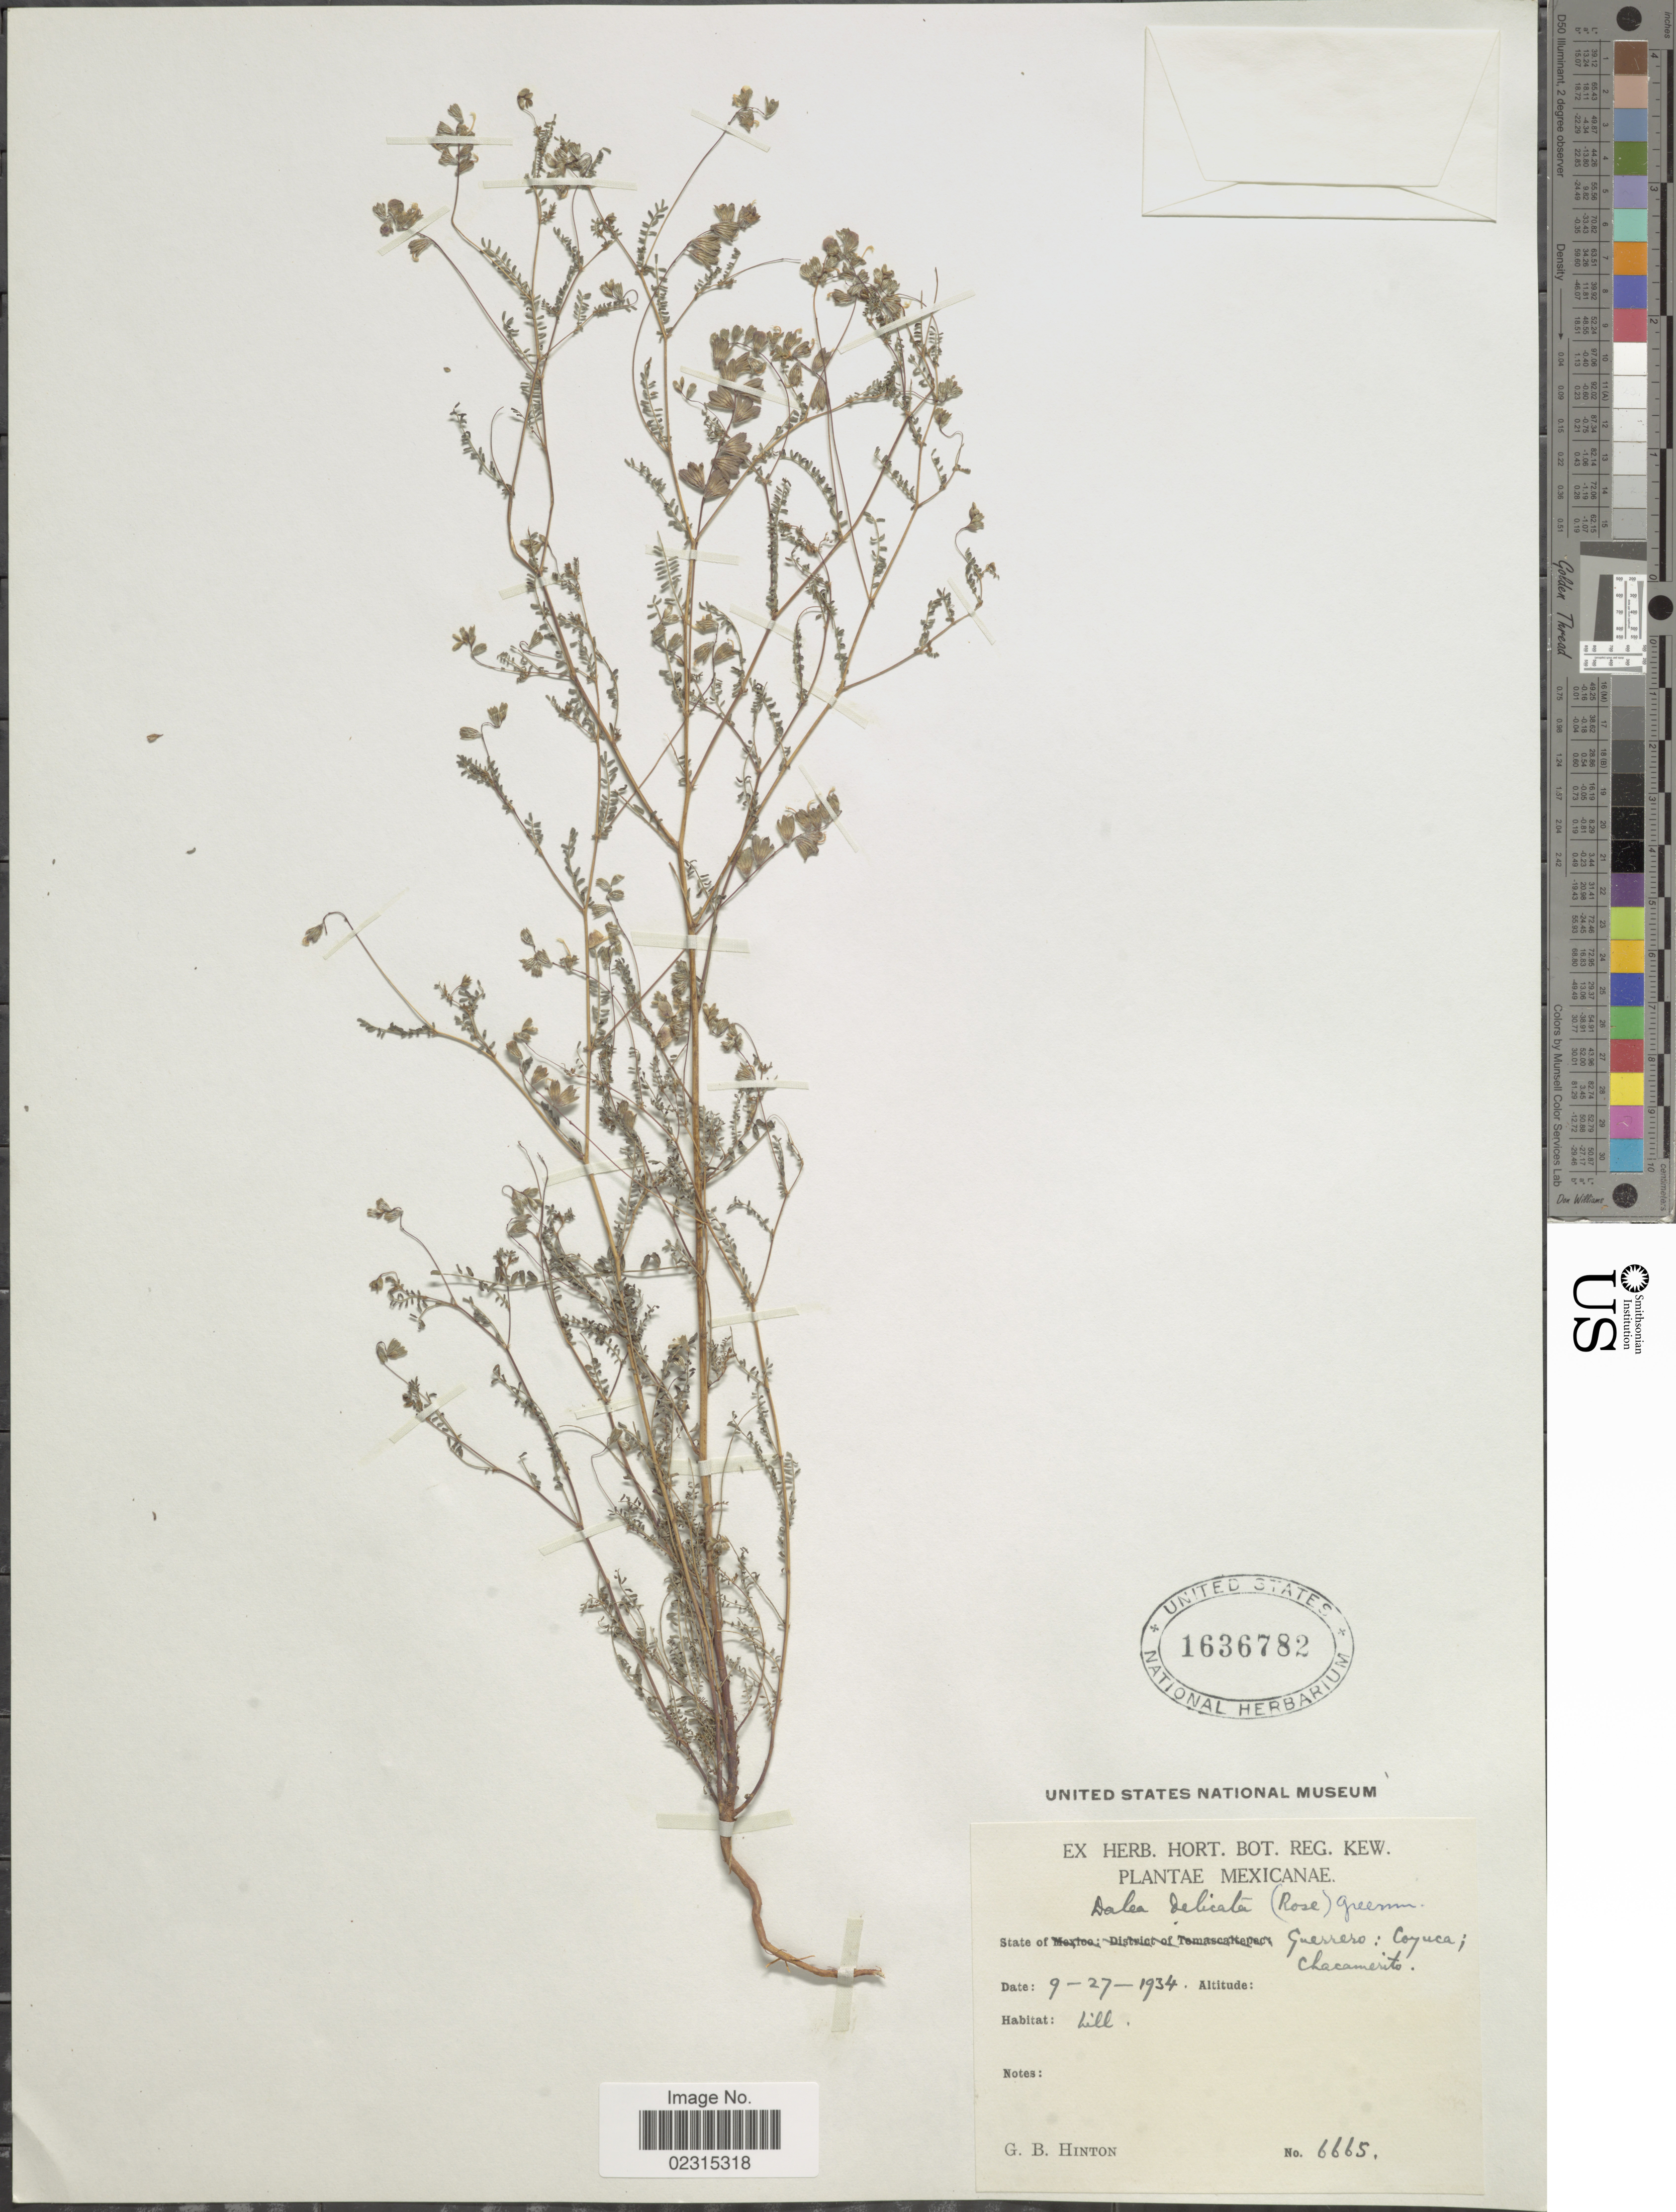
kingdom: Plantae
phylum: Tracheophyta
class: Magnoliopsida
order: Fabales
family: Fabaceae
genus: Marina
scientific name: Marina gracilis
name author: Liebm.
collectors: G. B. Hinton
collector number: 6665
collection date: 1934-09-27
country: Mexico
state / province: Guerrero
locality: Coyuca; Chacamerito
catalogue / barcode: US 1636782